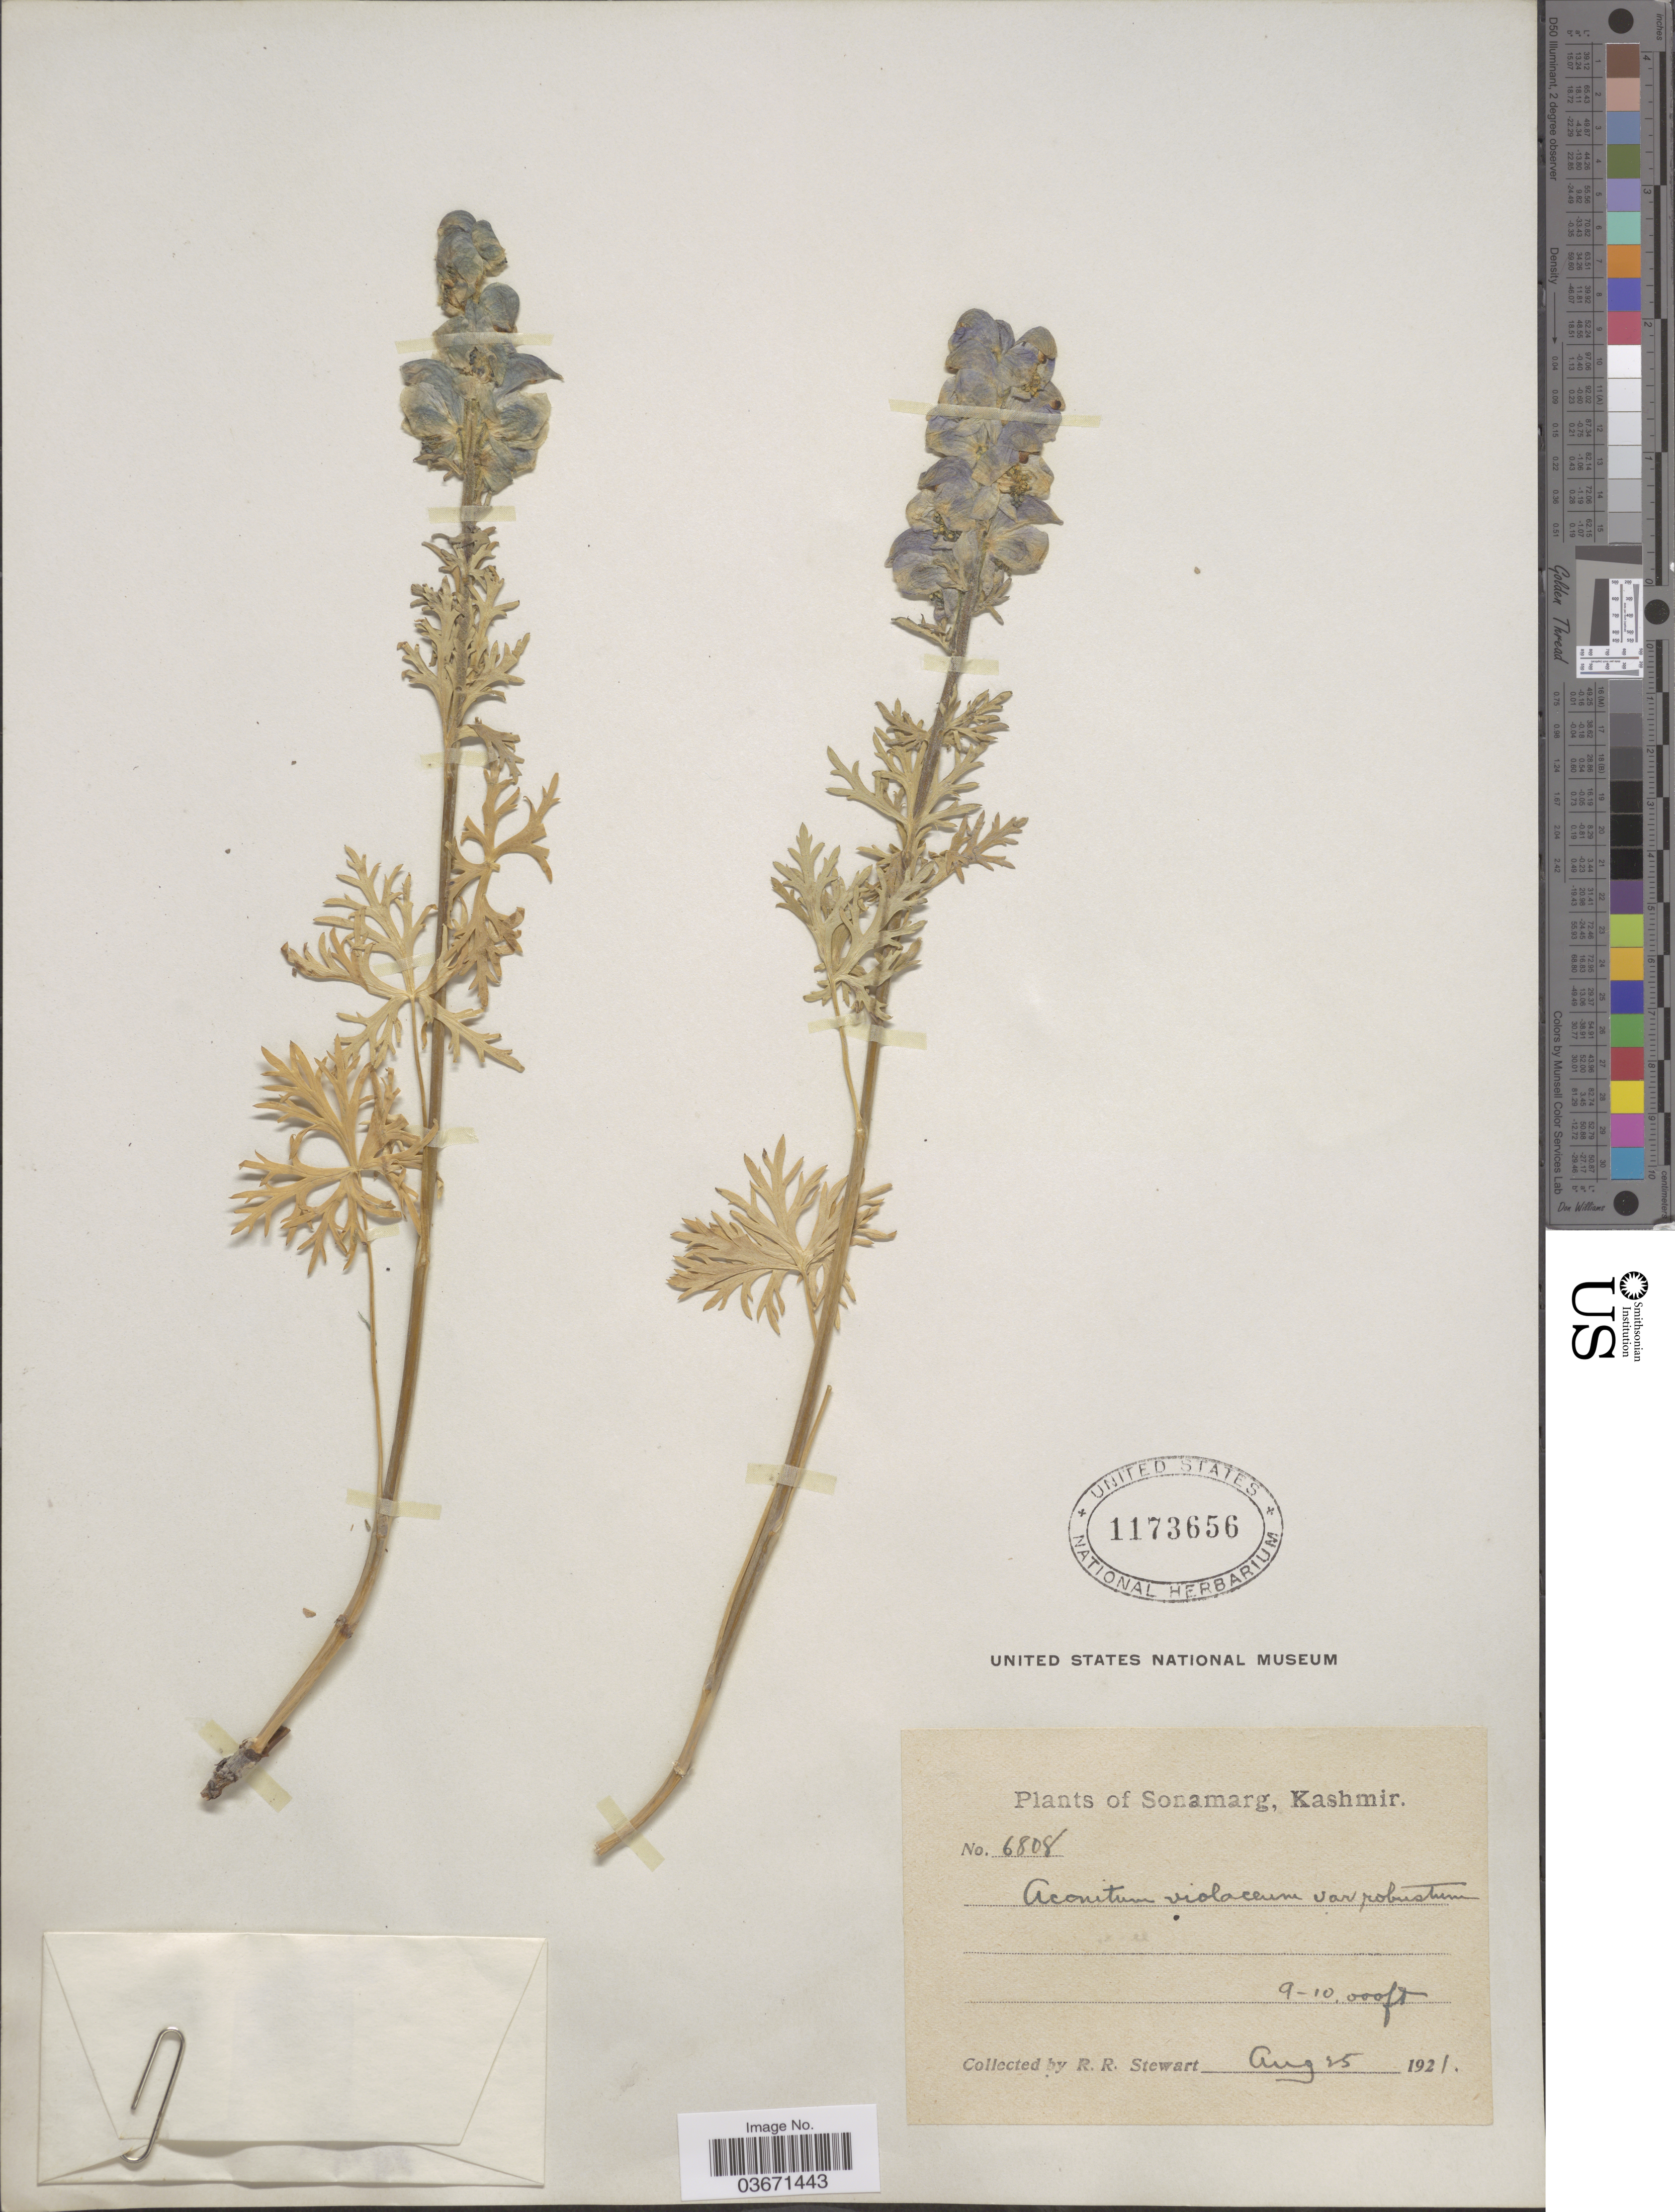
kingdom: Plantae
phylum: Tracheophyta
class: Magnoliopsida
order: Ranunculales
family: Ranunculaceae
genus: Aconitum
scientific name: Aconitum violaceum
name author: Jacquem. ex Stapf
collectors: R. Stewart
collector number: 6808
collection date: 1921-08-25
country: India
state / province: Jammu and Kashmir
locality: Sonamarg, Kashmir.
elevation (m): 2743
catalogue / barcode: US 1173656